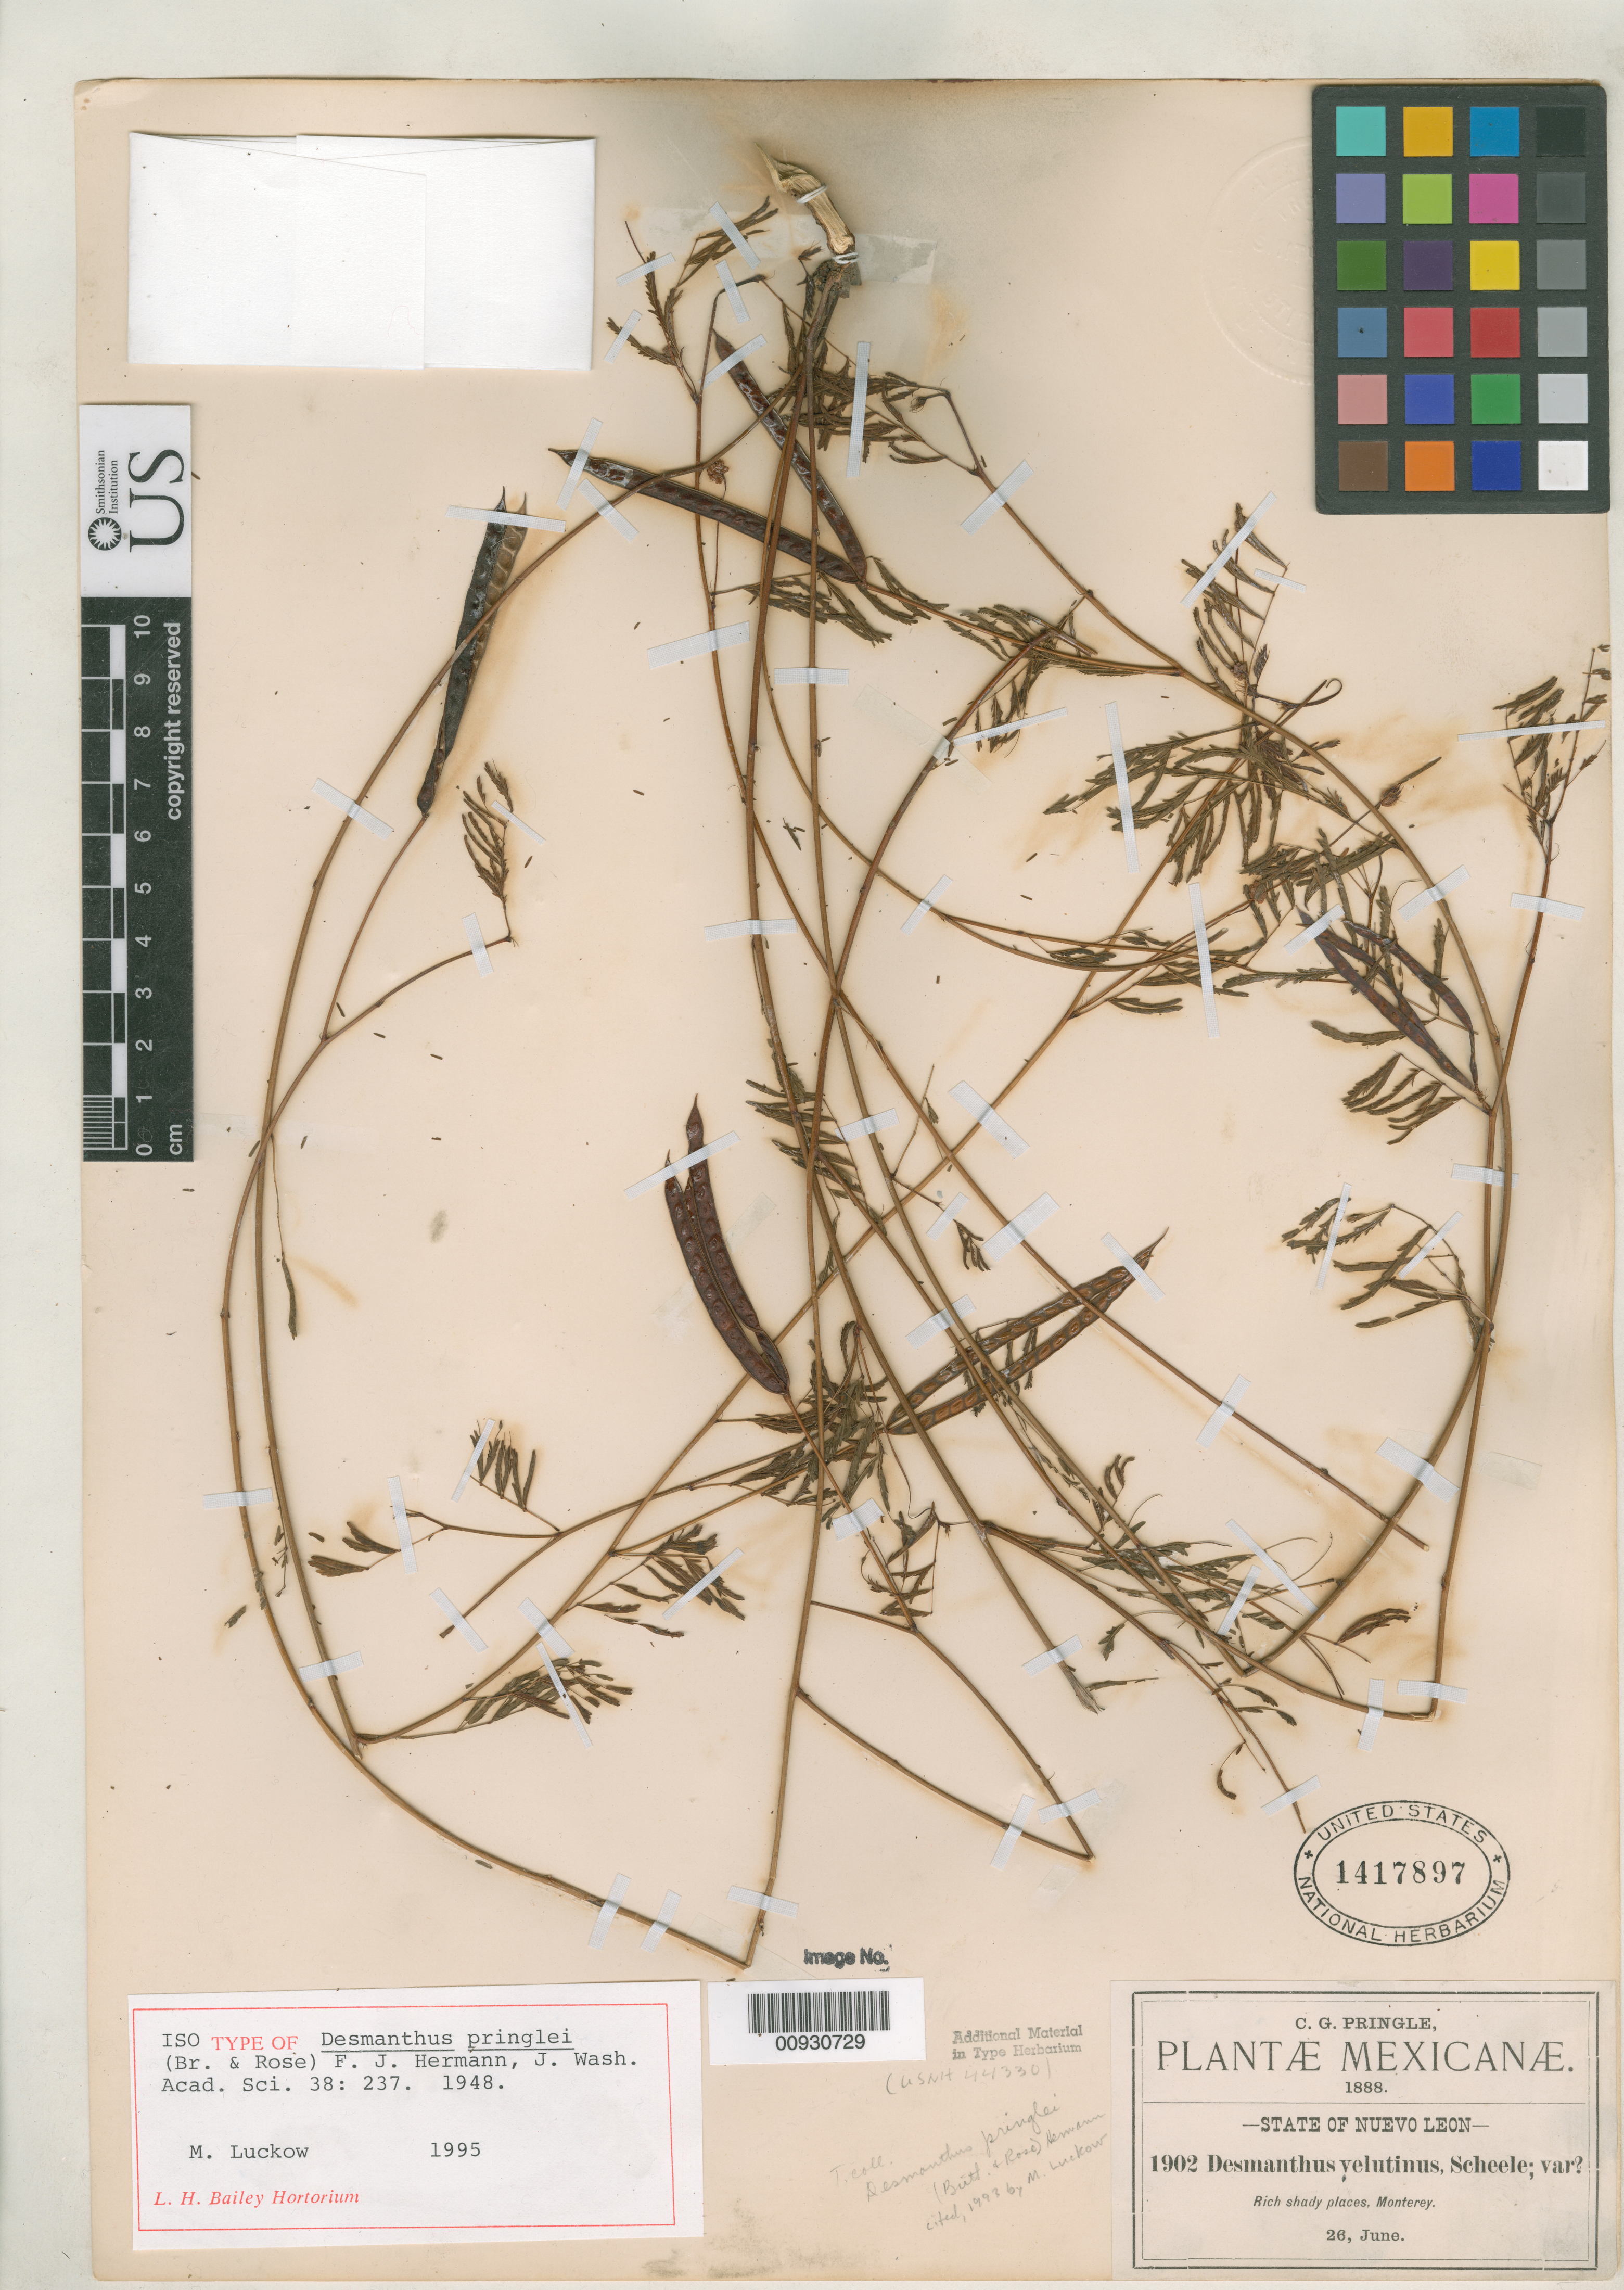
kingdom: Plantae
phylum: Tracheophyta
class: Magnoliopsida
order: Fabales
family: Fabaceae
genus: Acuan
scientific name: Acuan pringlei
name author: Britton & Rose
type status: Isotype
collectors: C. G. Pringle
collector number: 1902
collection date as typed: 26 Jun 1888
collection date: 1888-06-26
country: Mexico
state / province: Nuevo León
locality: Monterey.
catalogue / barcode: US 1417897